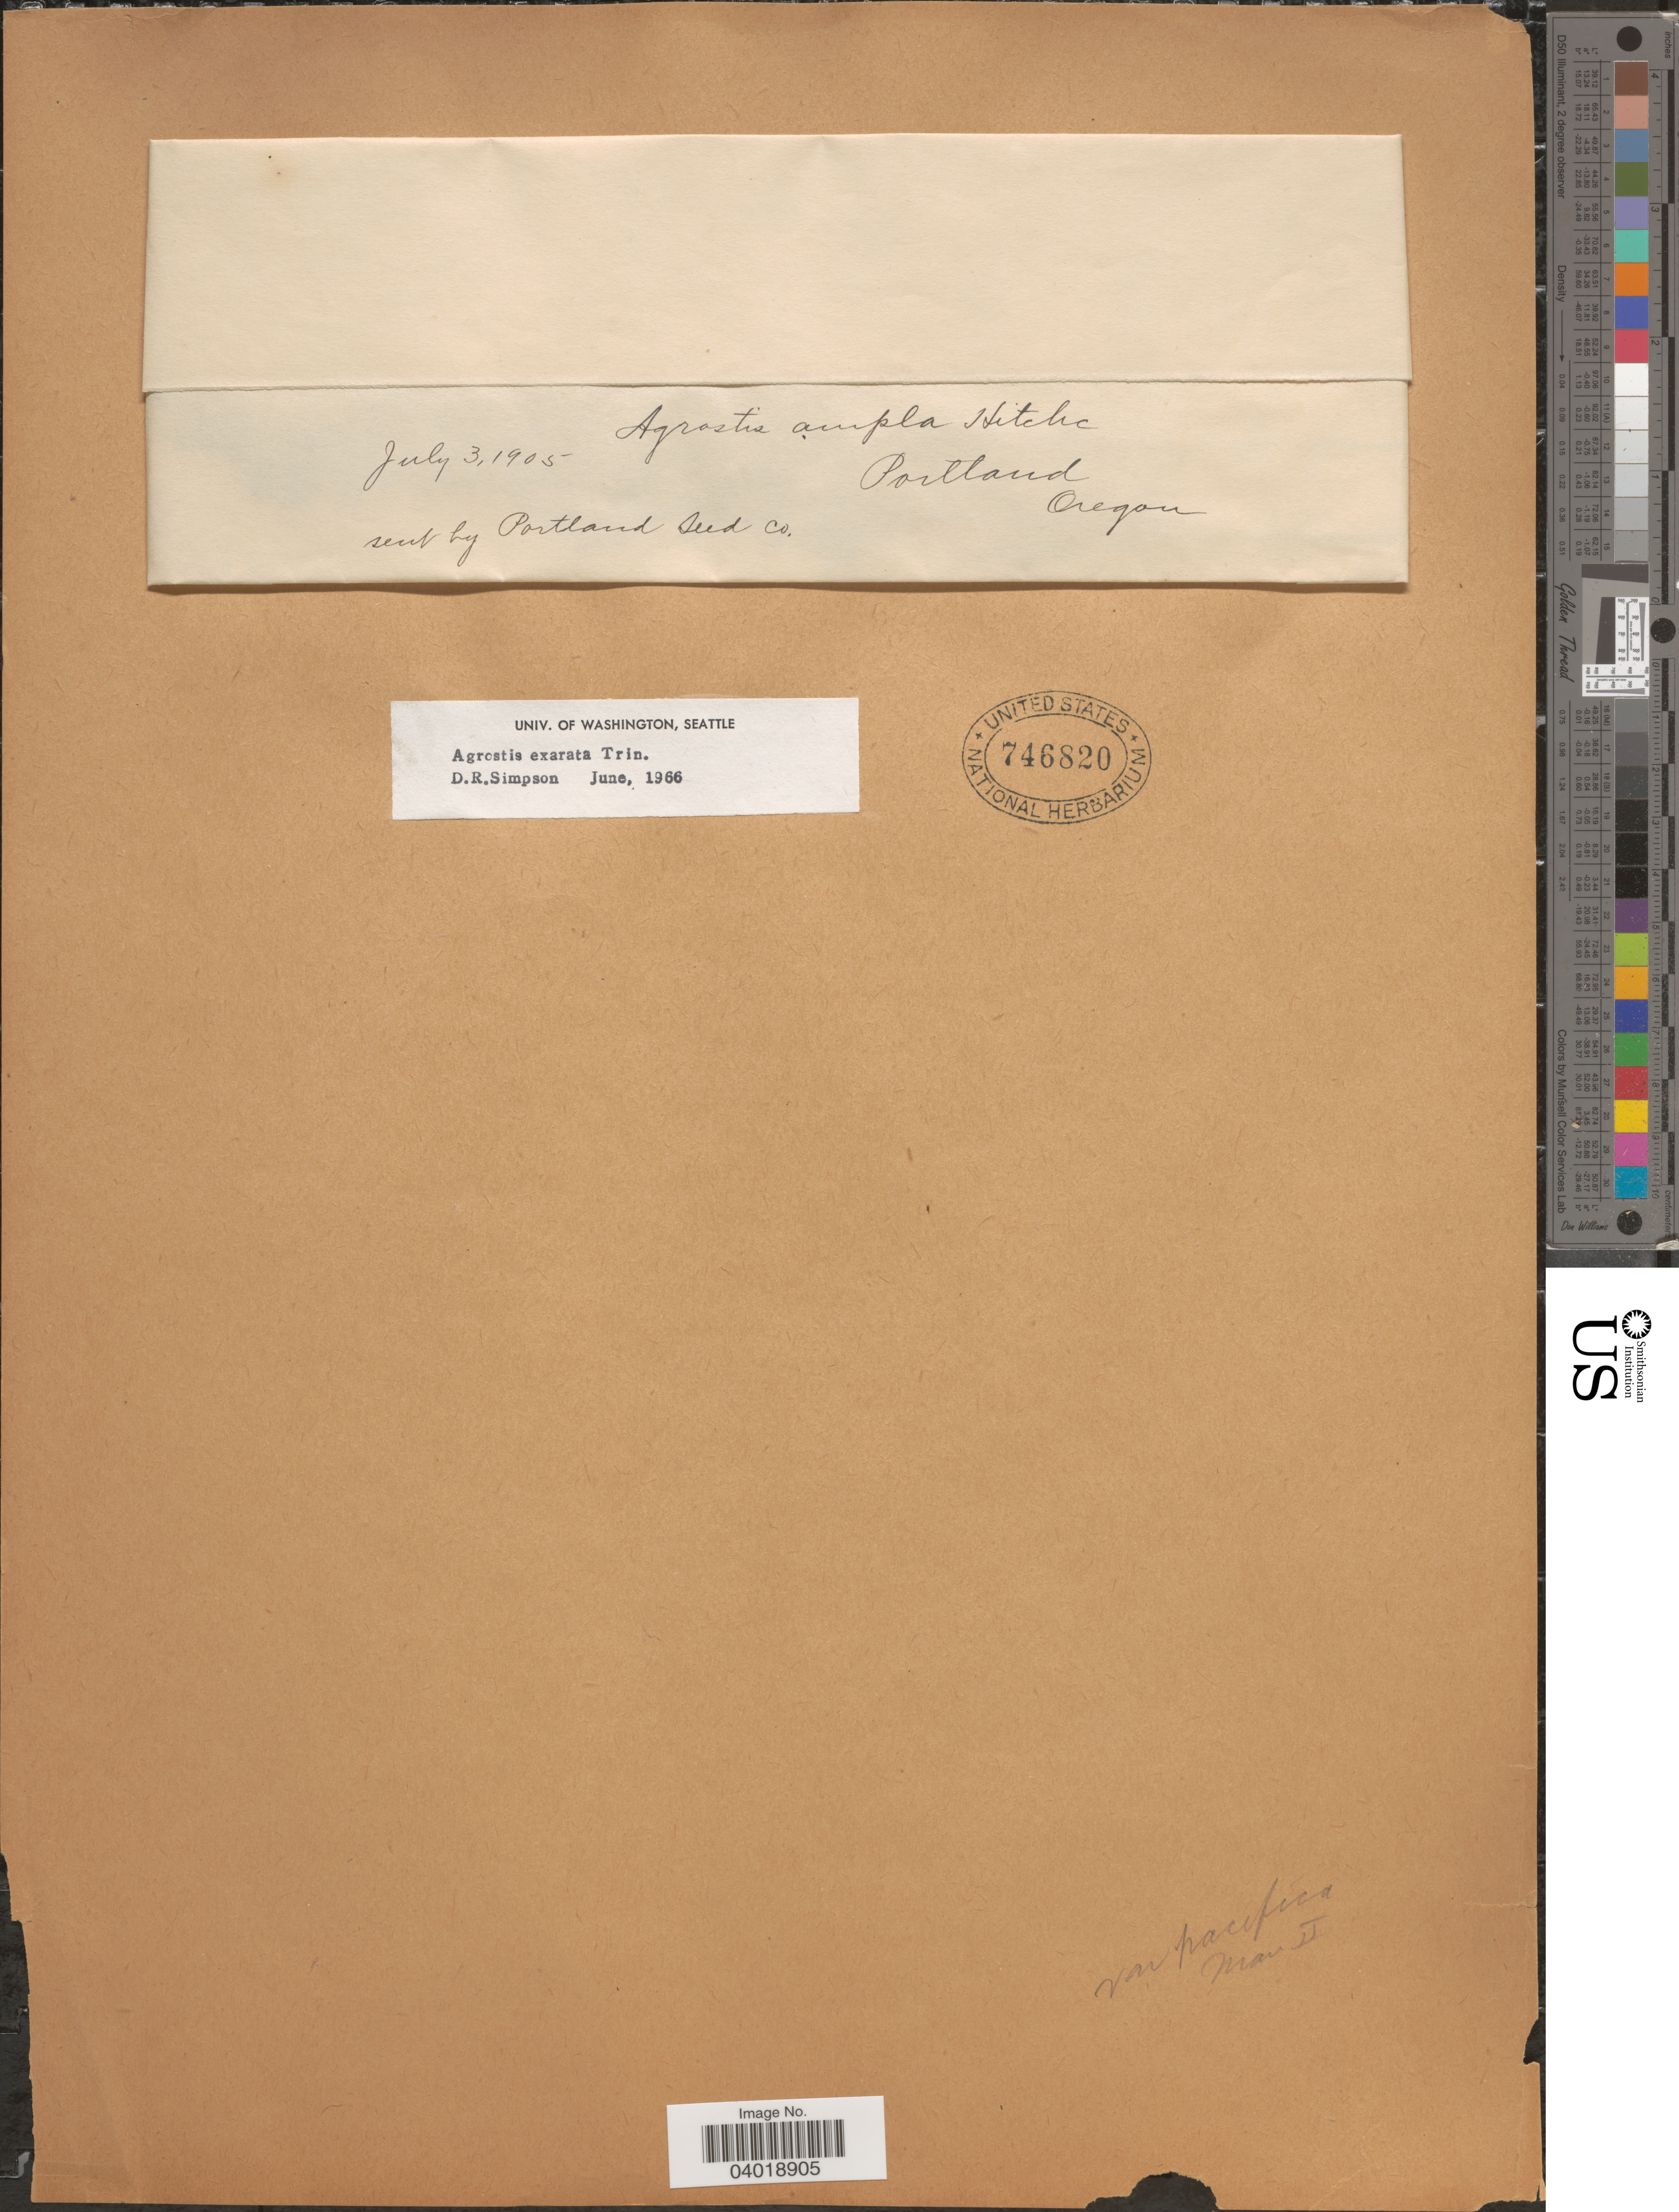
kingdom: Plantae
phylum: Tracheophyta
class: Liliopsida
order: Poales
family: Poaceae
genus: Agrostis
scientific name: Agrostis exarata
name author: Trin.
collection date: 1905-07-03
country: United States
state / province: Oregon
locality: Portland.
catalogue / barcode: US 746820